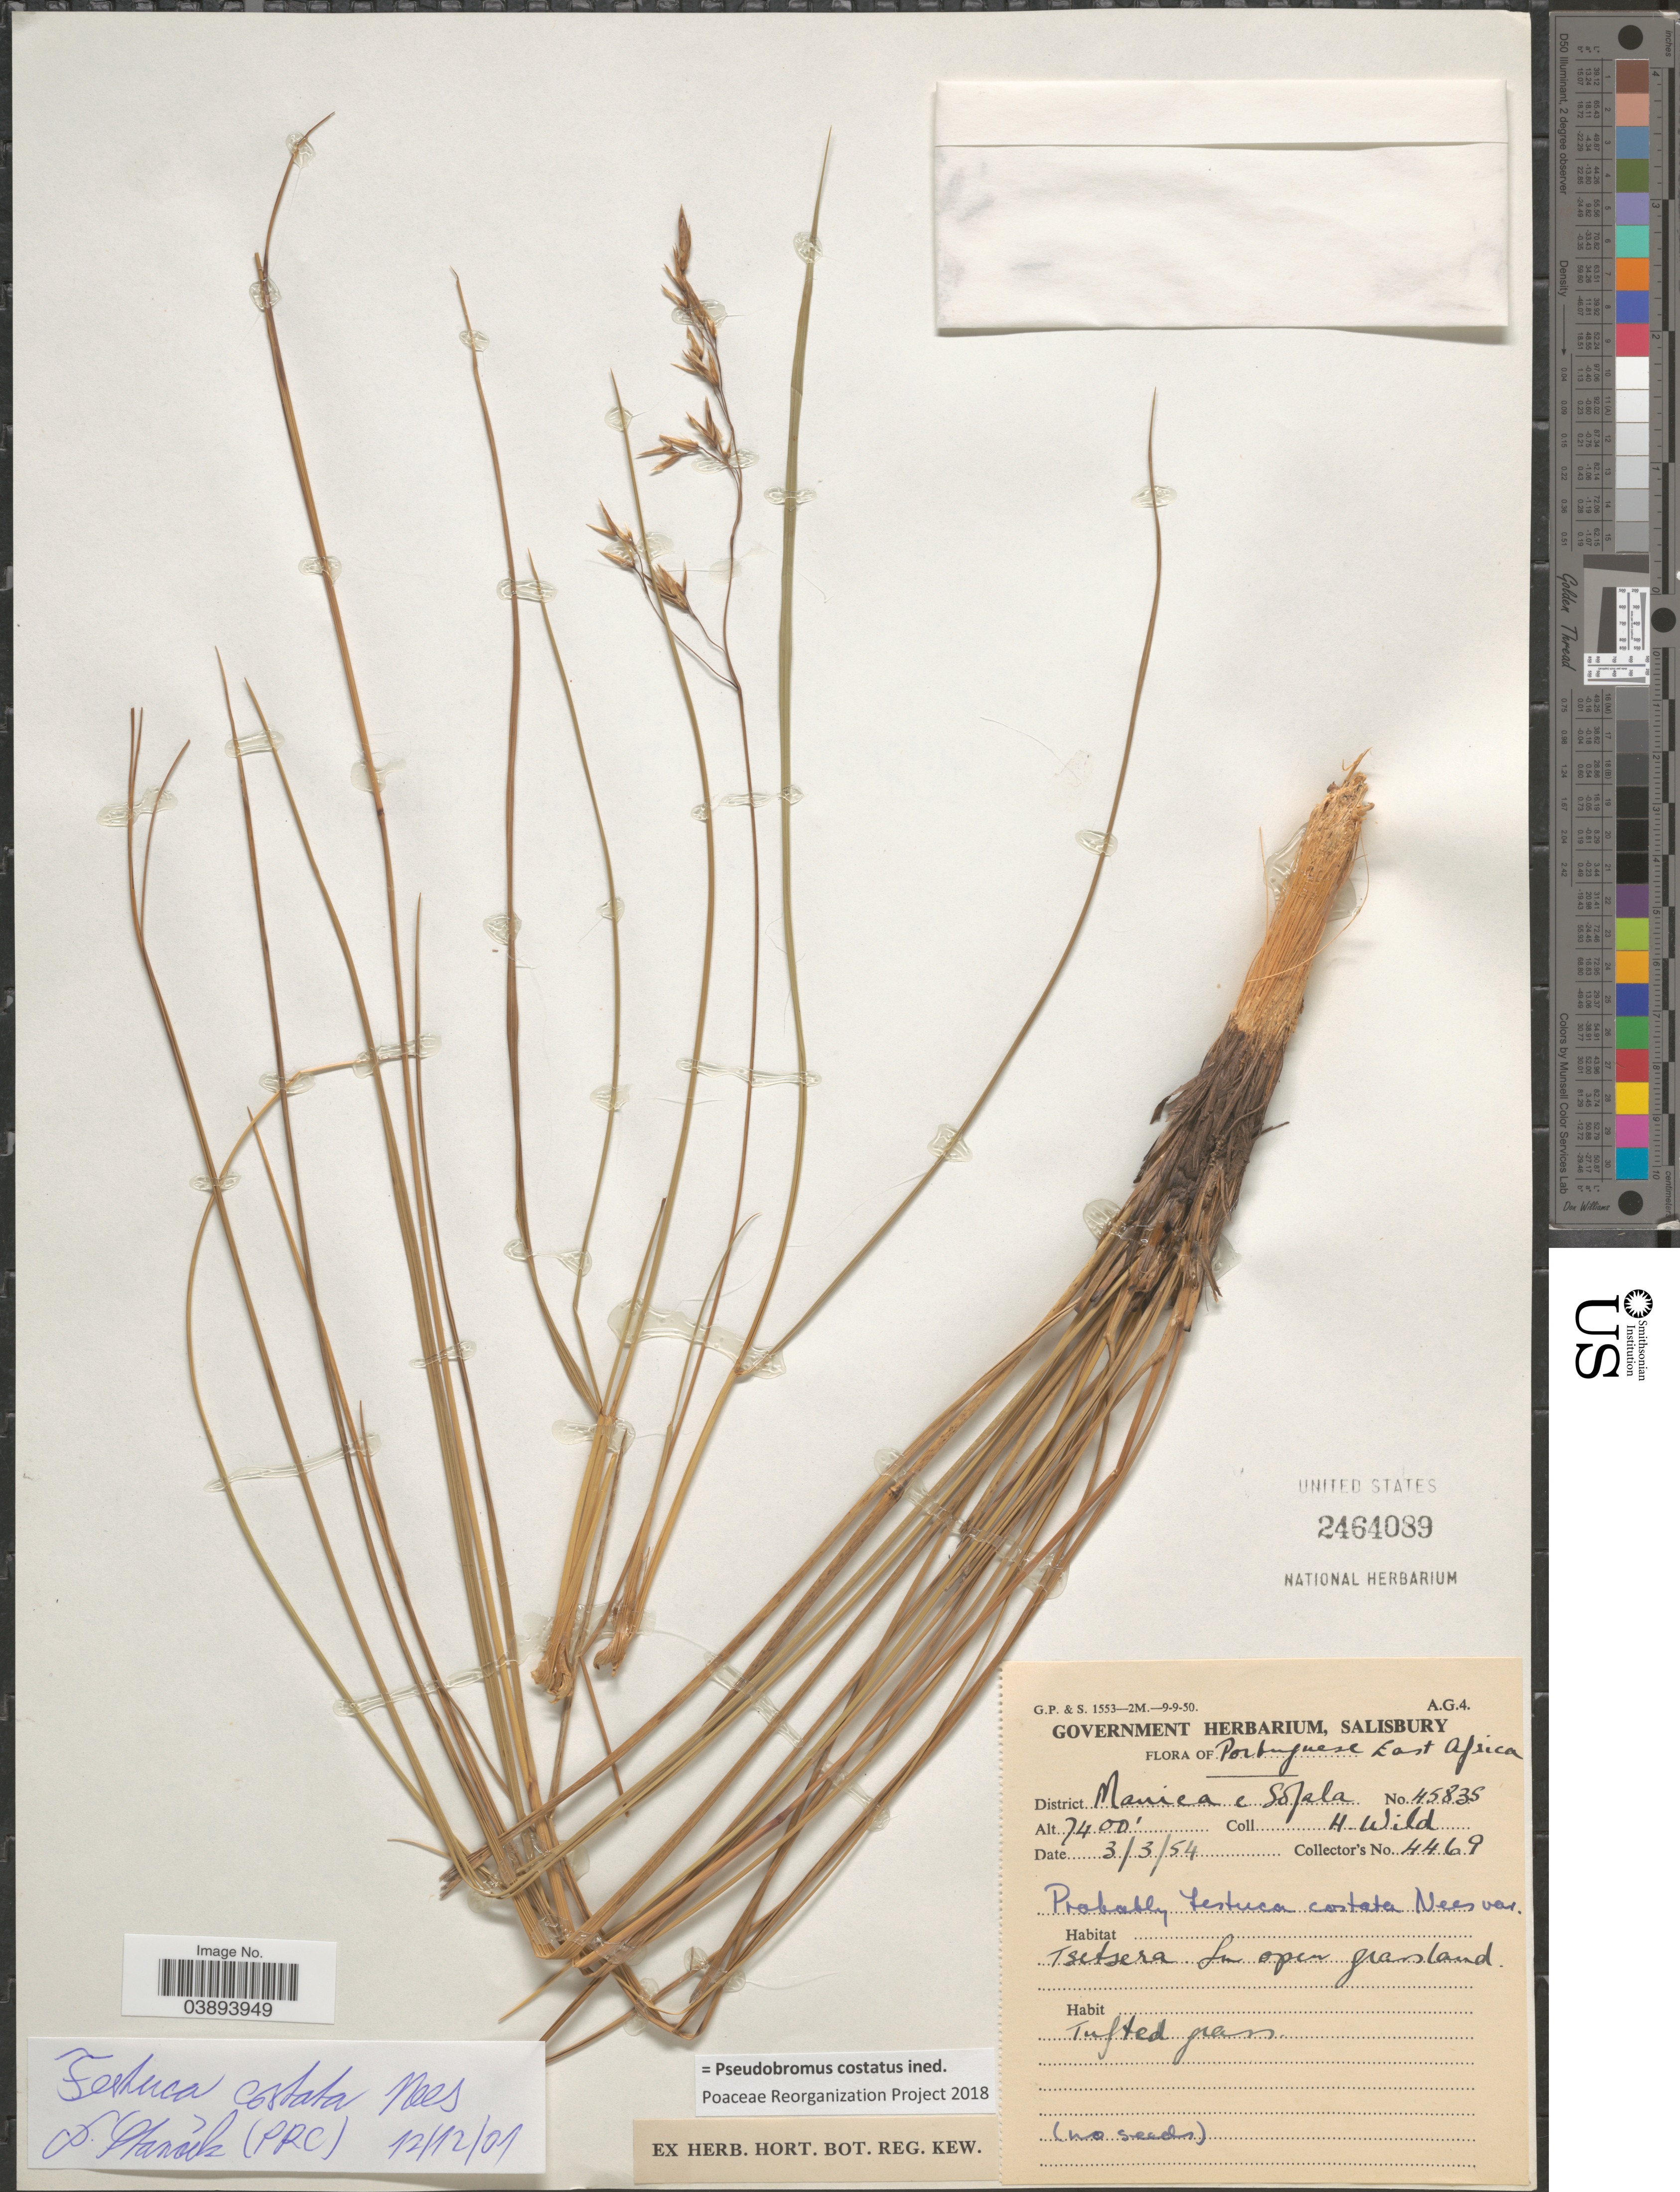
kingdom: Plantae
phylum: Tracheophyta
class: Liliopsida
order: Poales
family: Poaceae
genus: Pseudobromus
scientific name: Pseudobromus costatus ined.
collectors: H. Wild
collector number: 4469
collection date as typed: Transcribed d/m/y: 3/3/54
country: Mozambique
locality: Portuguese East Africa. District Manica e Sofala.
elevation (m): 2256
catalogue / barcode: US 2464089